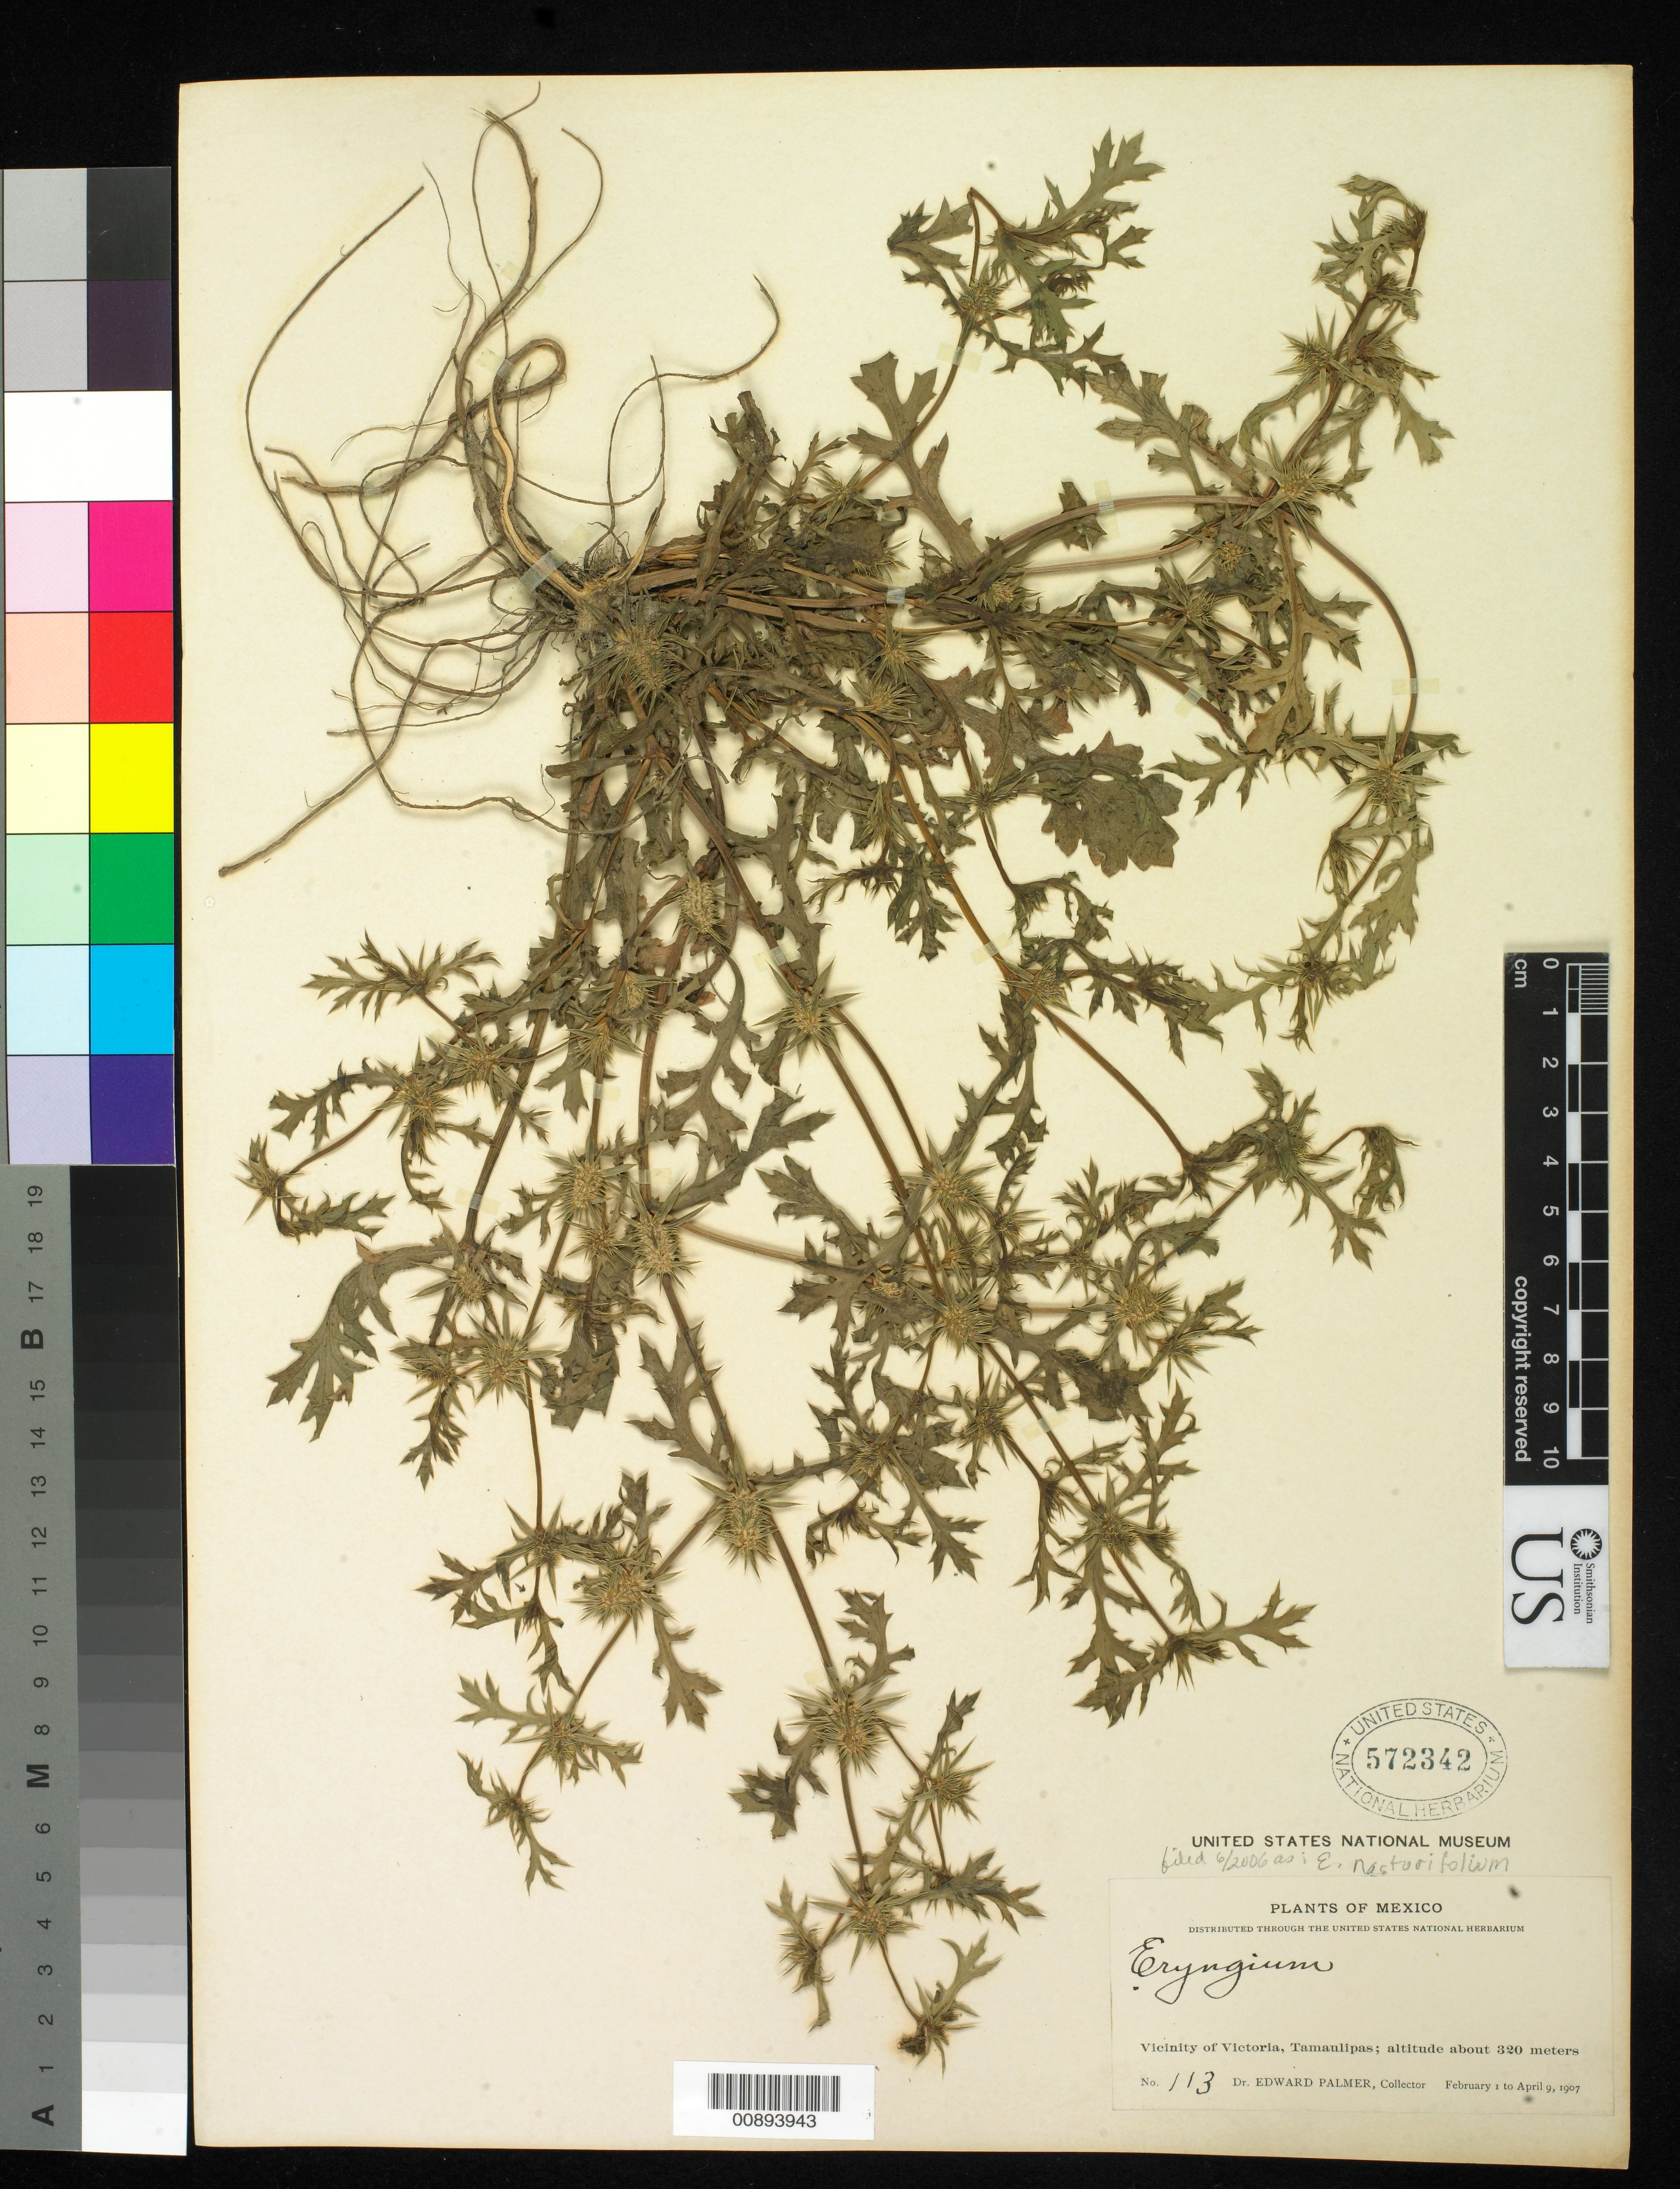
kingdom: Plantae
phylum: Tracheophyta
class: Magnoliopsida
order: Apiales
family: Apiaceae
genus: Eryngium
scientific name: Eryngium nasturtiifolium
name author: Juss. ex F. Delaroche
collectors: E. Palmer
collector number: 113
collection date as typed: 01 Feb 1907 to 09 Apr 1907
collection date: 1907-02-01/1907-04-09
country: Mexico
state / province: Tamaulipas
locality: Vicinity of Victoria.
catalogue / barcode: US 572342